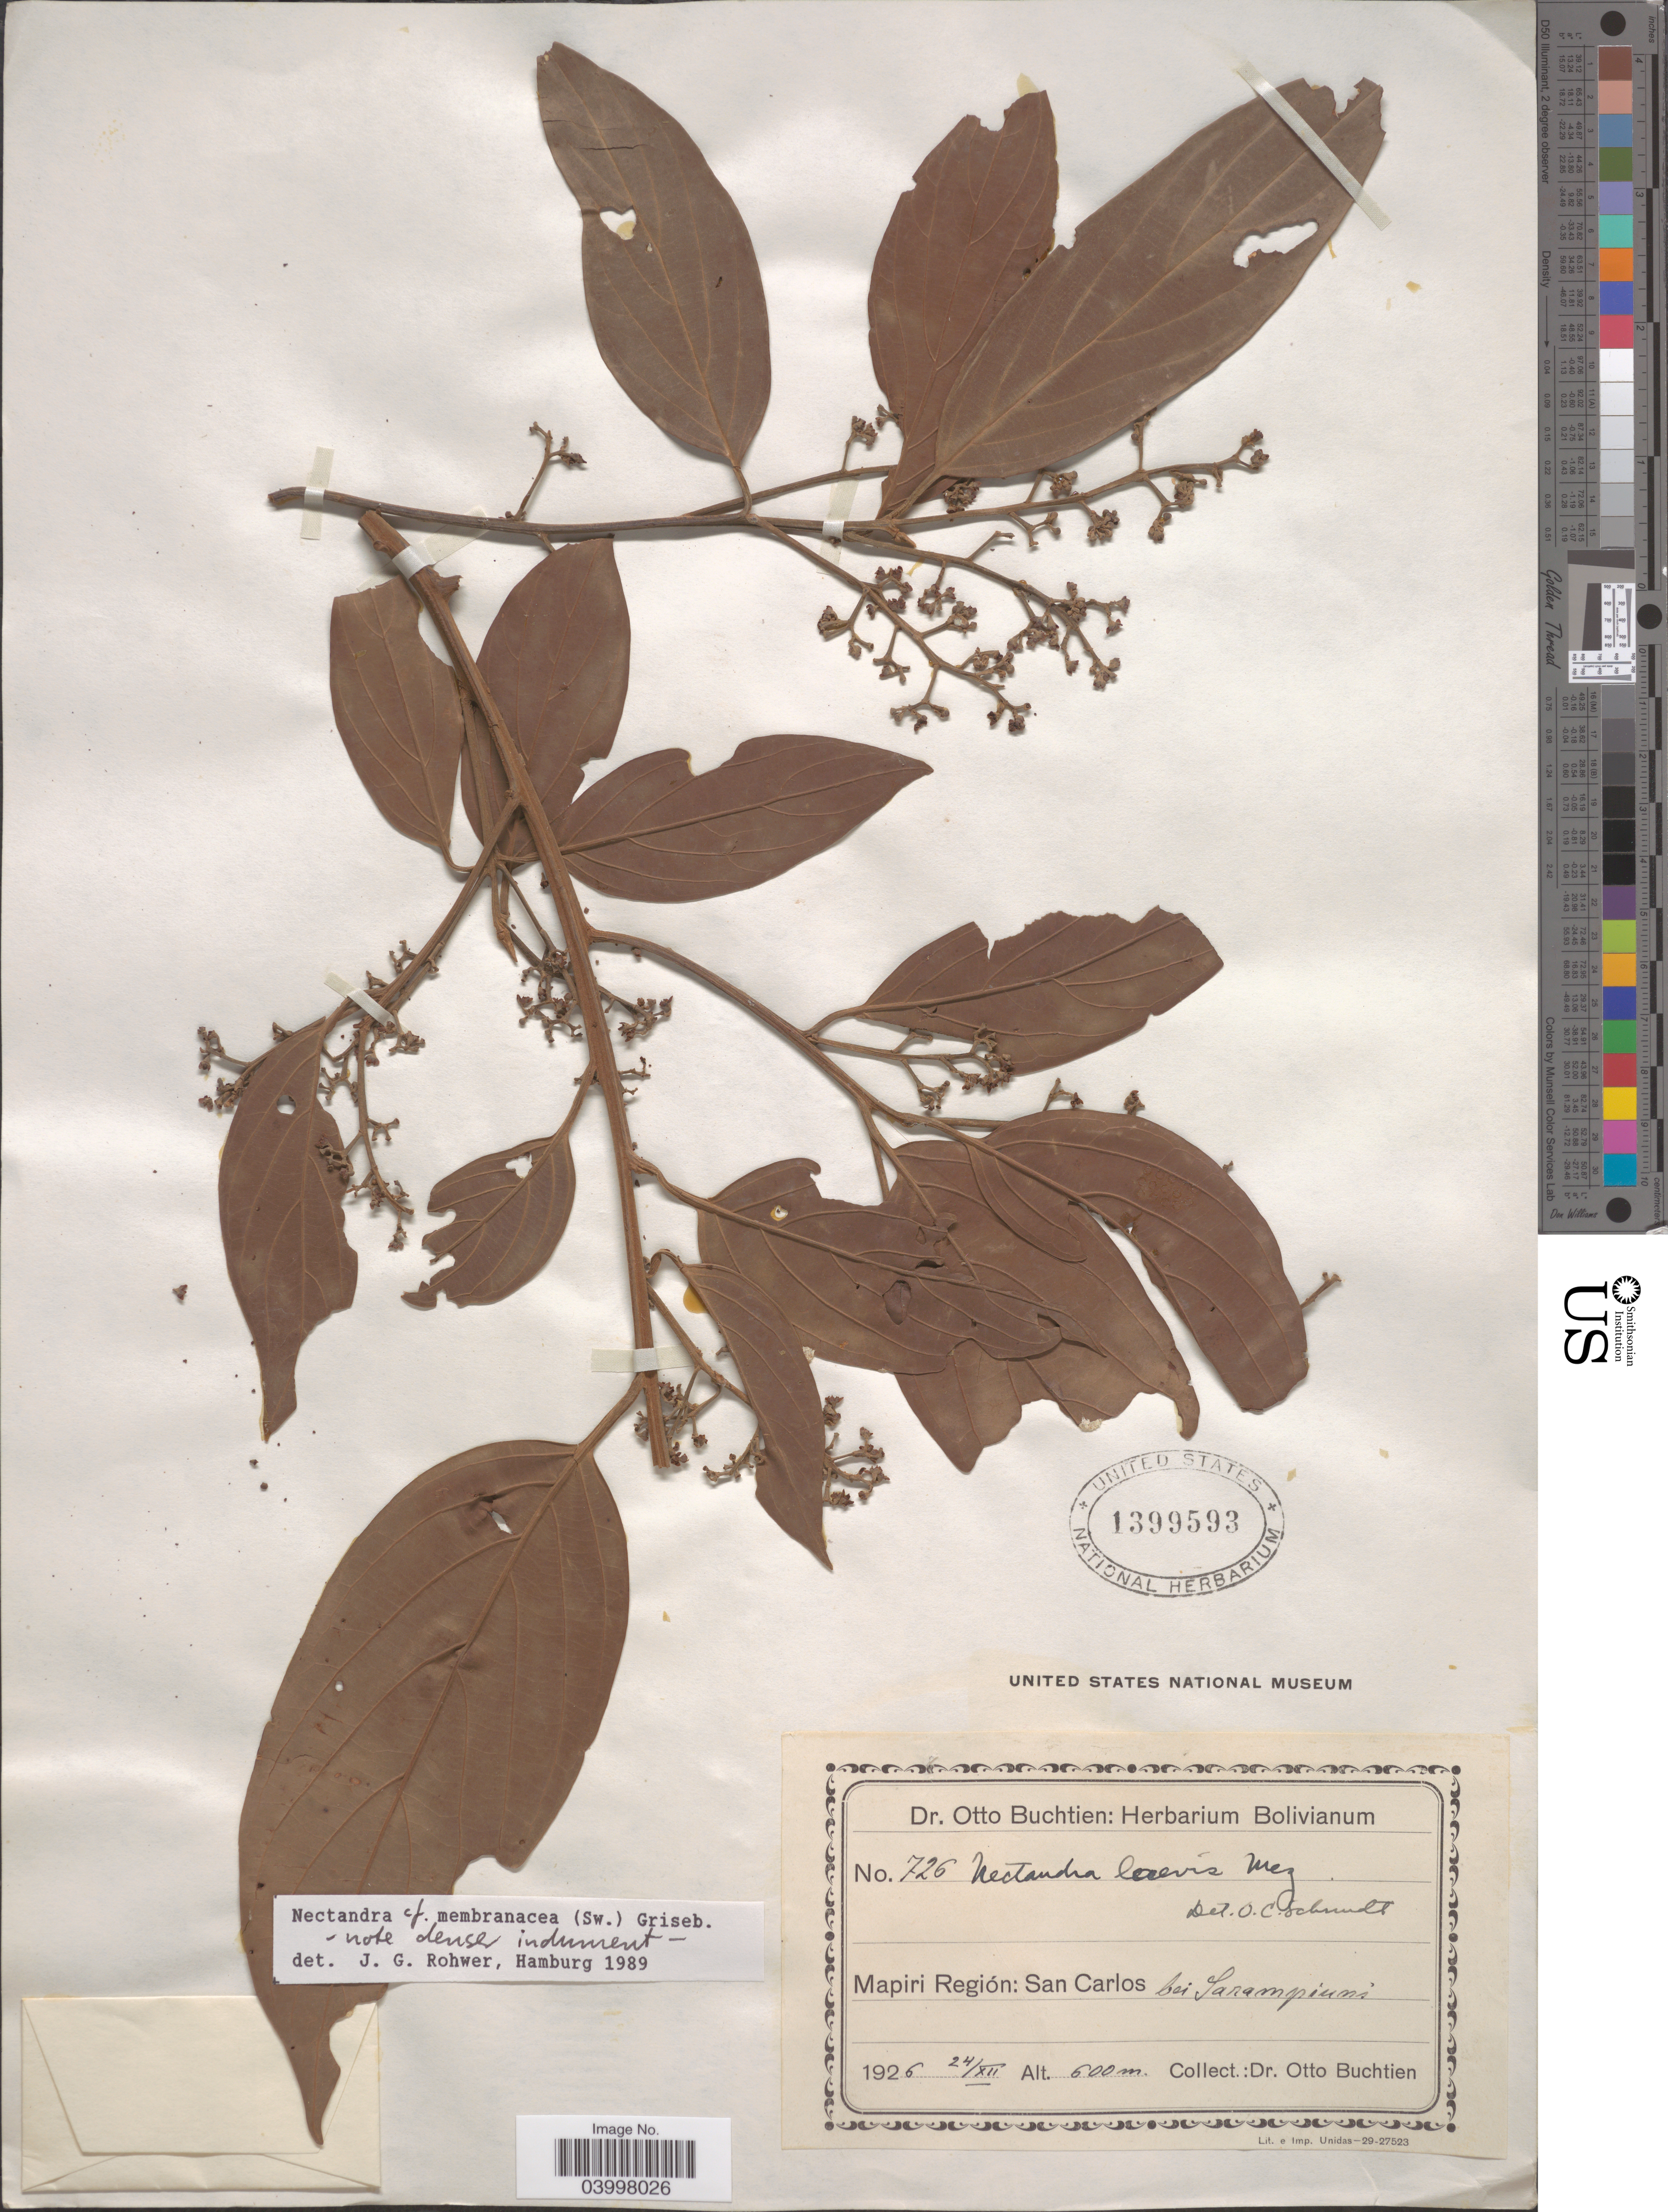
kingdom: Plantae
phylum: Tracheophyta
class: Magnoliopsida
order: Laurales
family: Lauraceae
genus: Nectandra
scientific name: Nectandra membranacea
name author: (Sw.) Griseb.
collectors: O. Buchtien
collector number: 726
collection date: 1926-12-24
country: Bolivia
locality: Mapiri Región: San Carlos bei Sarampiuni.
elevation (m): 600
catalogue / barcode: US 1399593